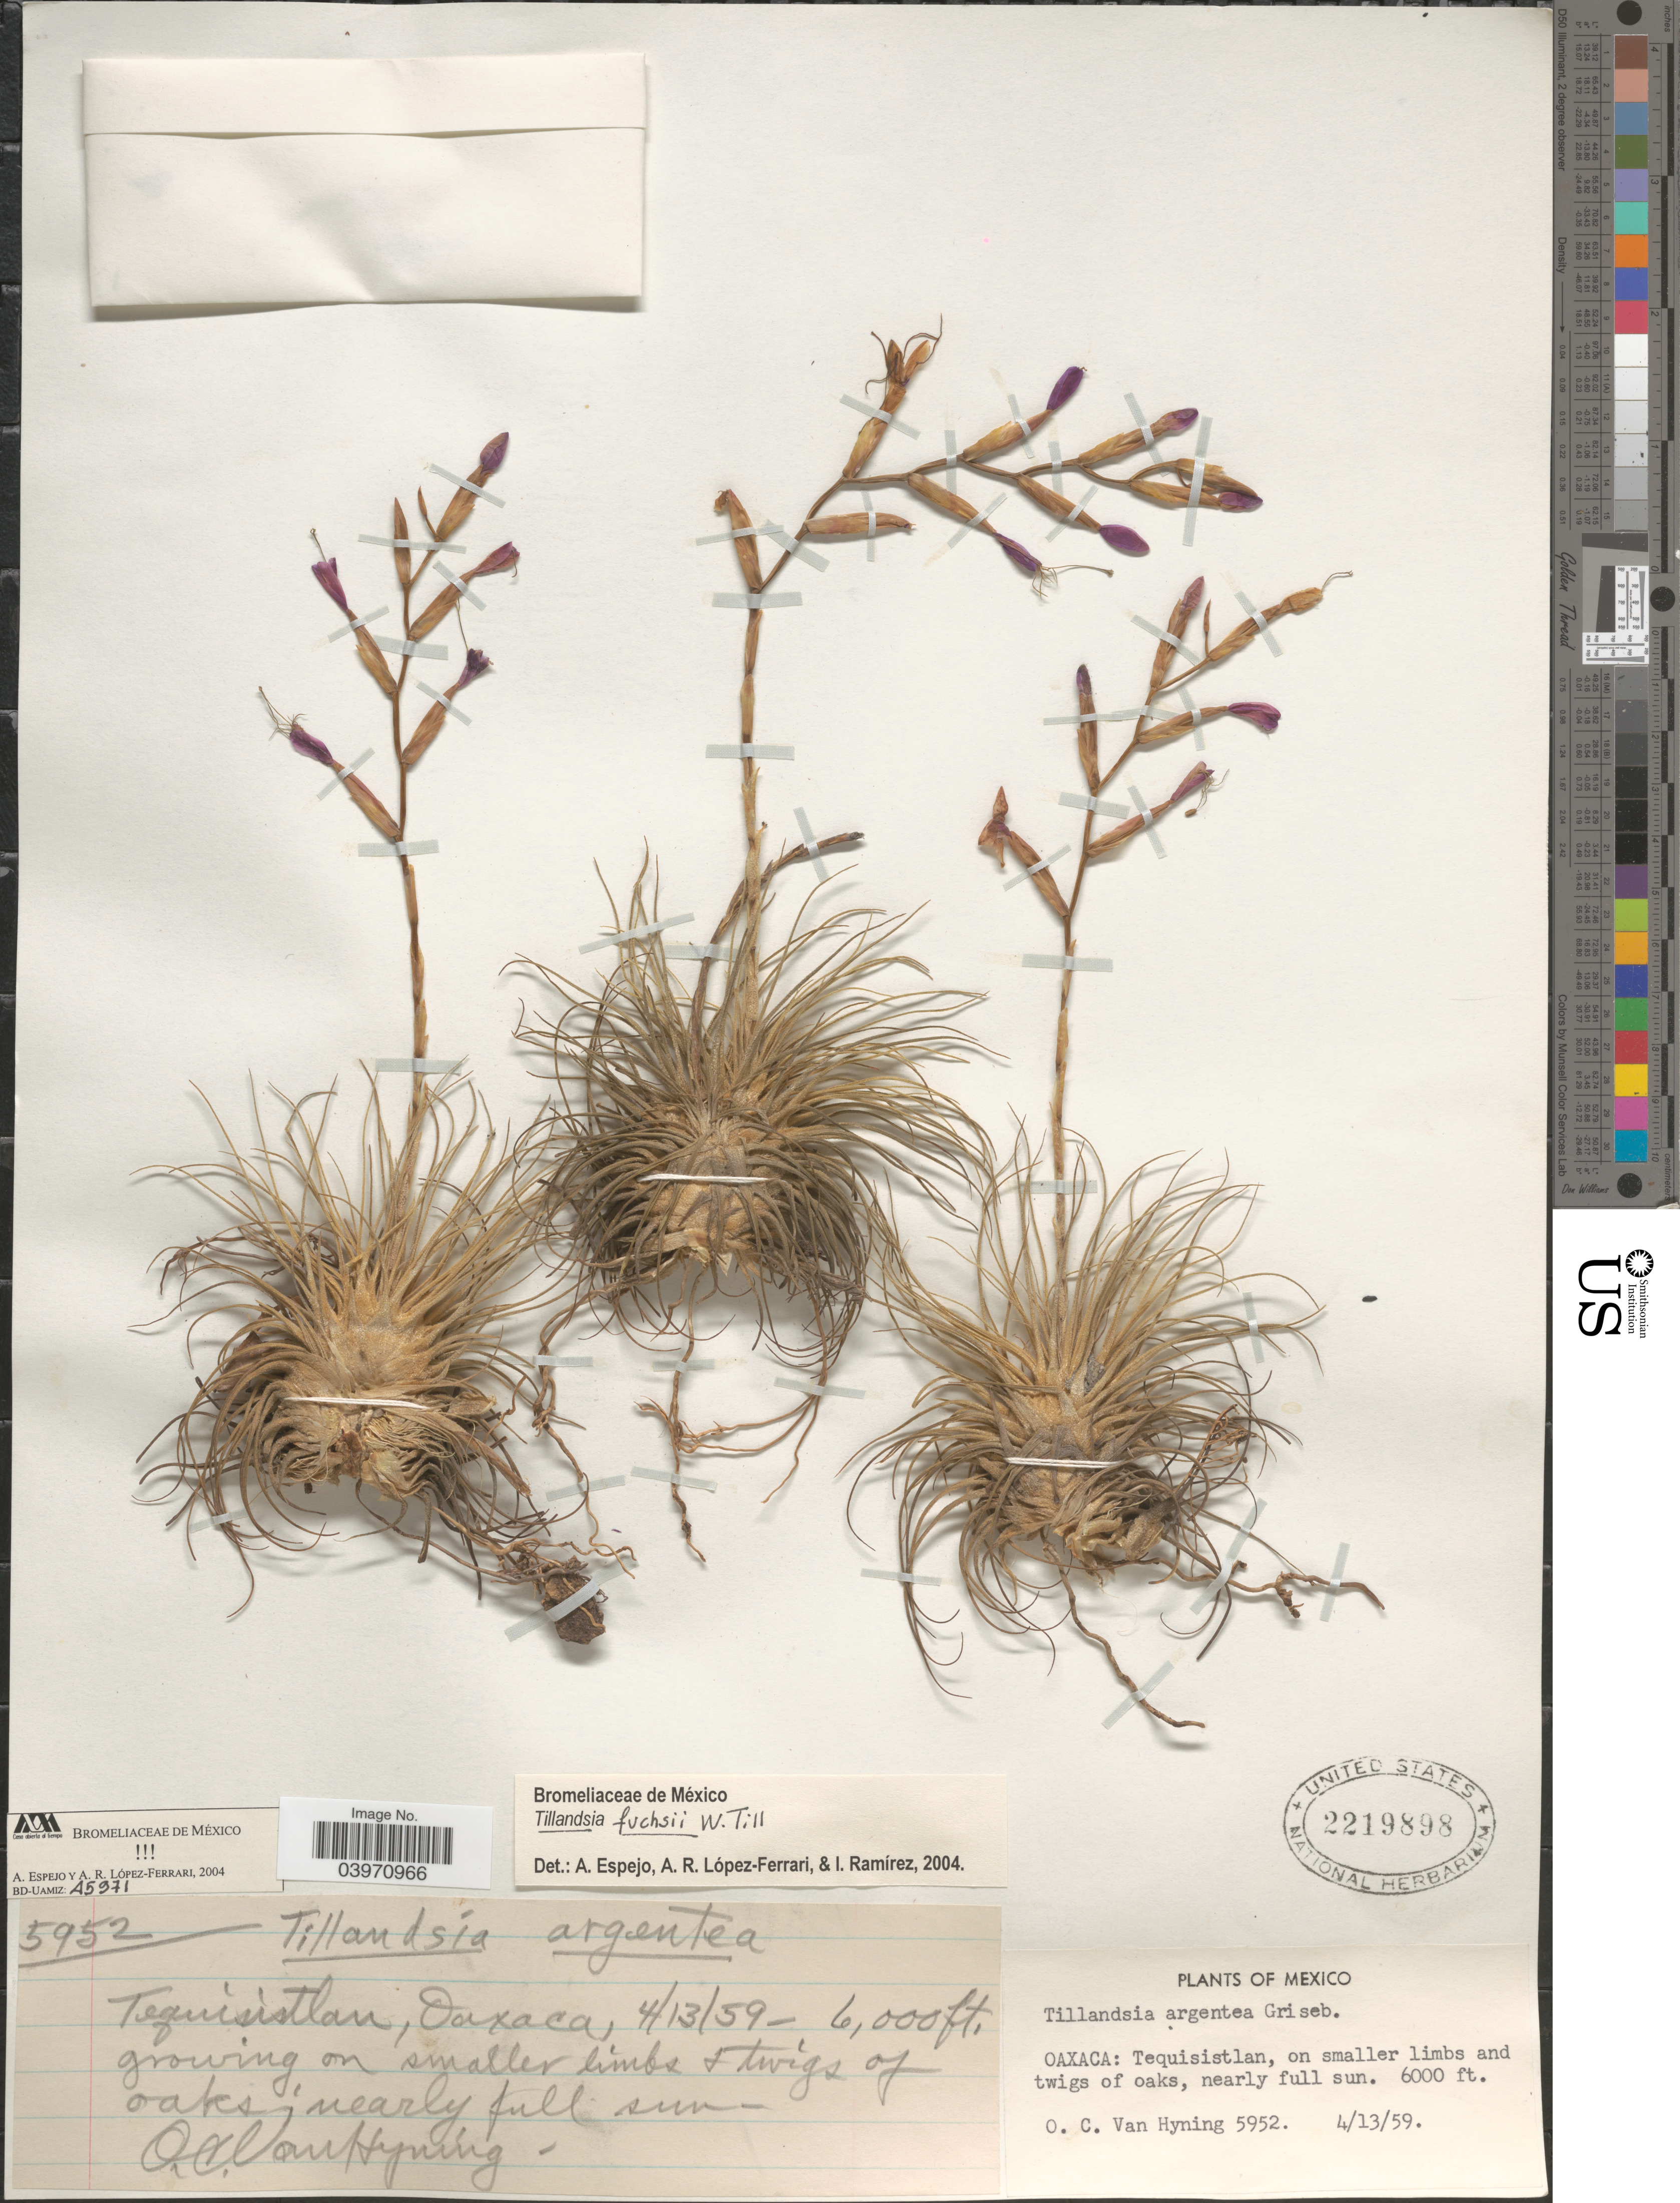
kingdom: Plantae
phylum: Tracheophyta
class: Liliopsida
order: Poales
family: Bromeliaceae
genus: Tillandsia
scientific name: Tillandsia fuchsii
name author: W. Till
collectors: O. Van Hyning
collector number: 5952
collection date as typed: Transcribed d/m/y: 13/4/59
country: Mexico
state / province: Oaxaca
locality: Tequisistlan.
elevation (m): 1829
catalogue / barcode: US 2219898